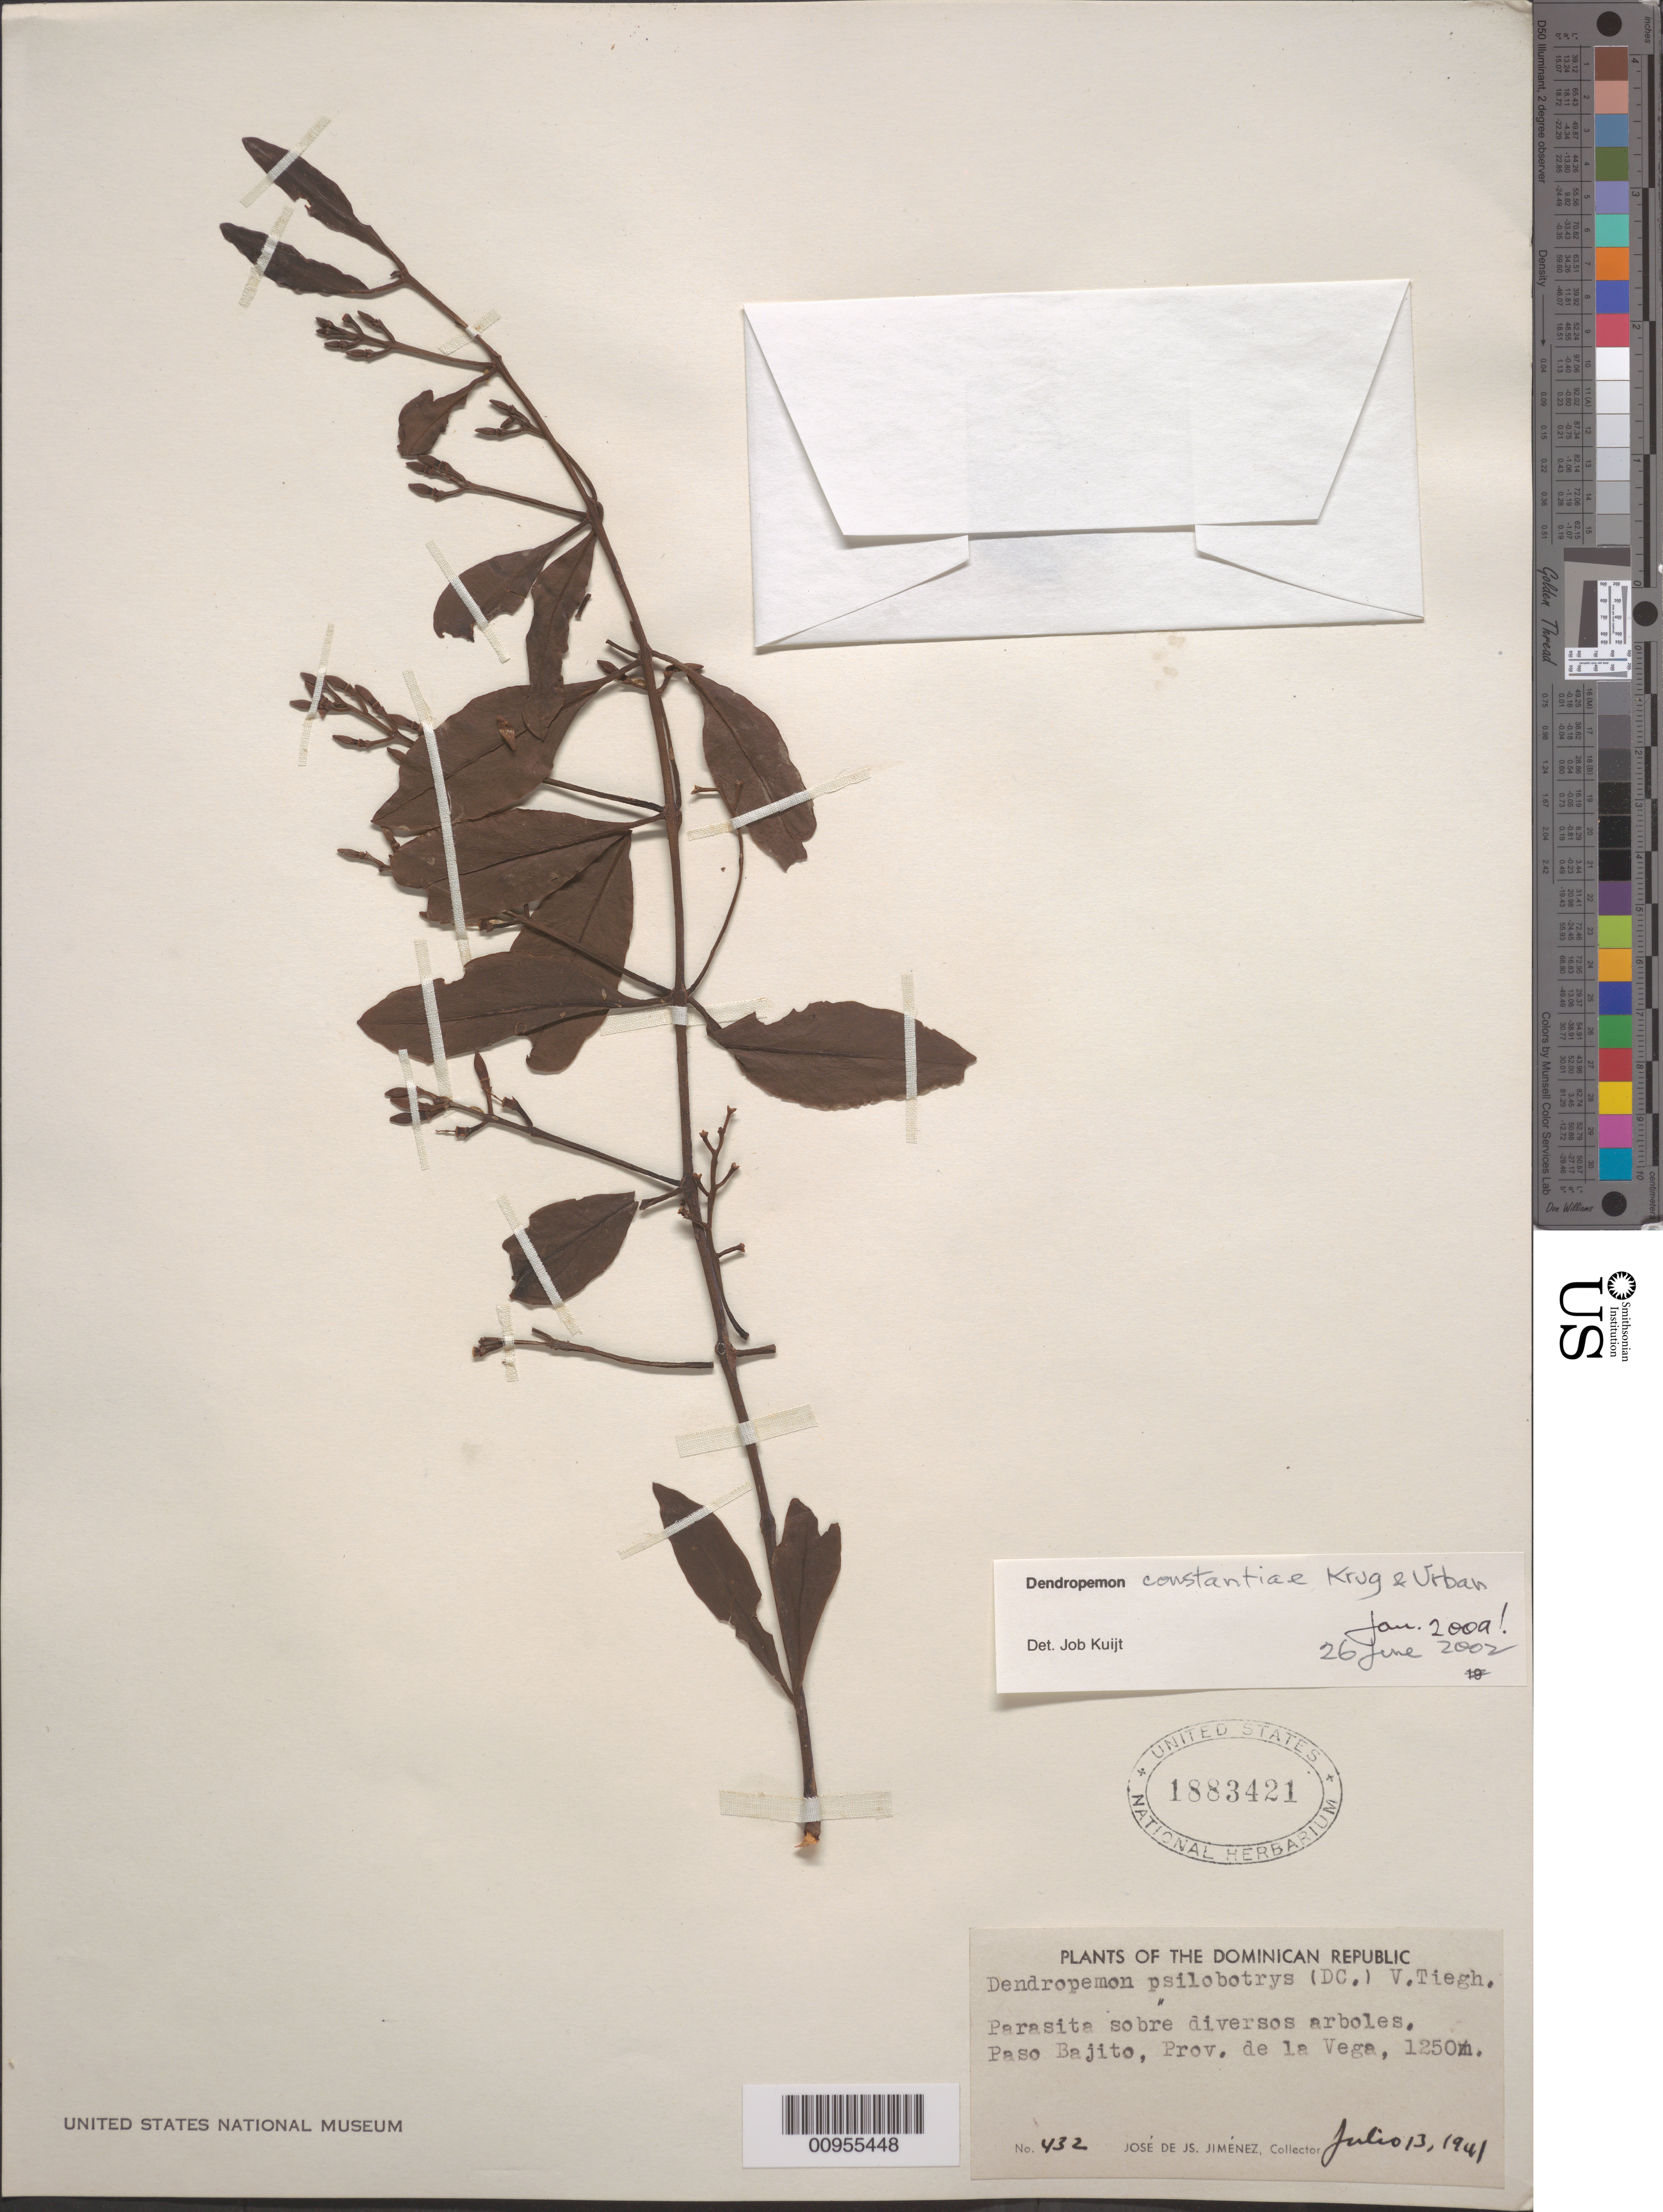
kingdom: Plantae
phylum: Tracheophyta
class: Magnoliopsida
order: Santalales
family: Loranthaceae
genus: Dendropemon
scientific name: Dendropemon constantiae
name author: Krug & Urb.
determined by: Kuijt, Job, (CANADA)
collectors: J. J. Jiménez Almonte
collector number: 432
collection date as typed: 13 Jul 1941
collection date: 1941-07-13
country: Dominican Republic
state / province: La Vega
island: Hispaniola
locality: Paso Bajito, Prov. de La Vega.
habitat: Parasite sobre diversos arboles.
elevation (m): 1250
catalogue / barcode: US 1883421